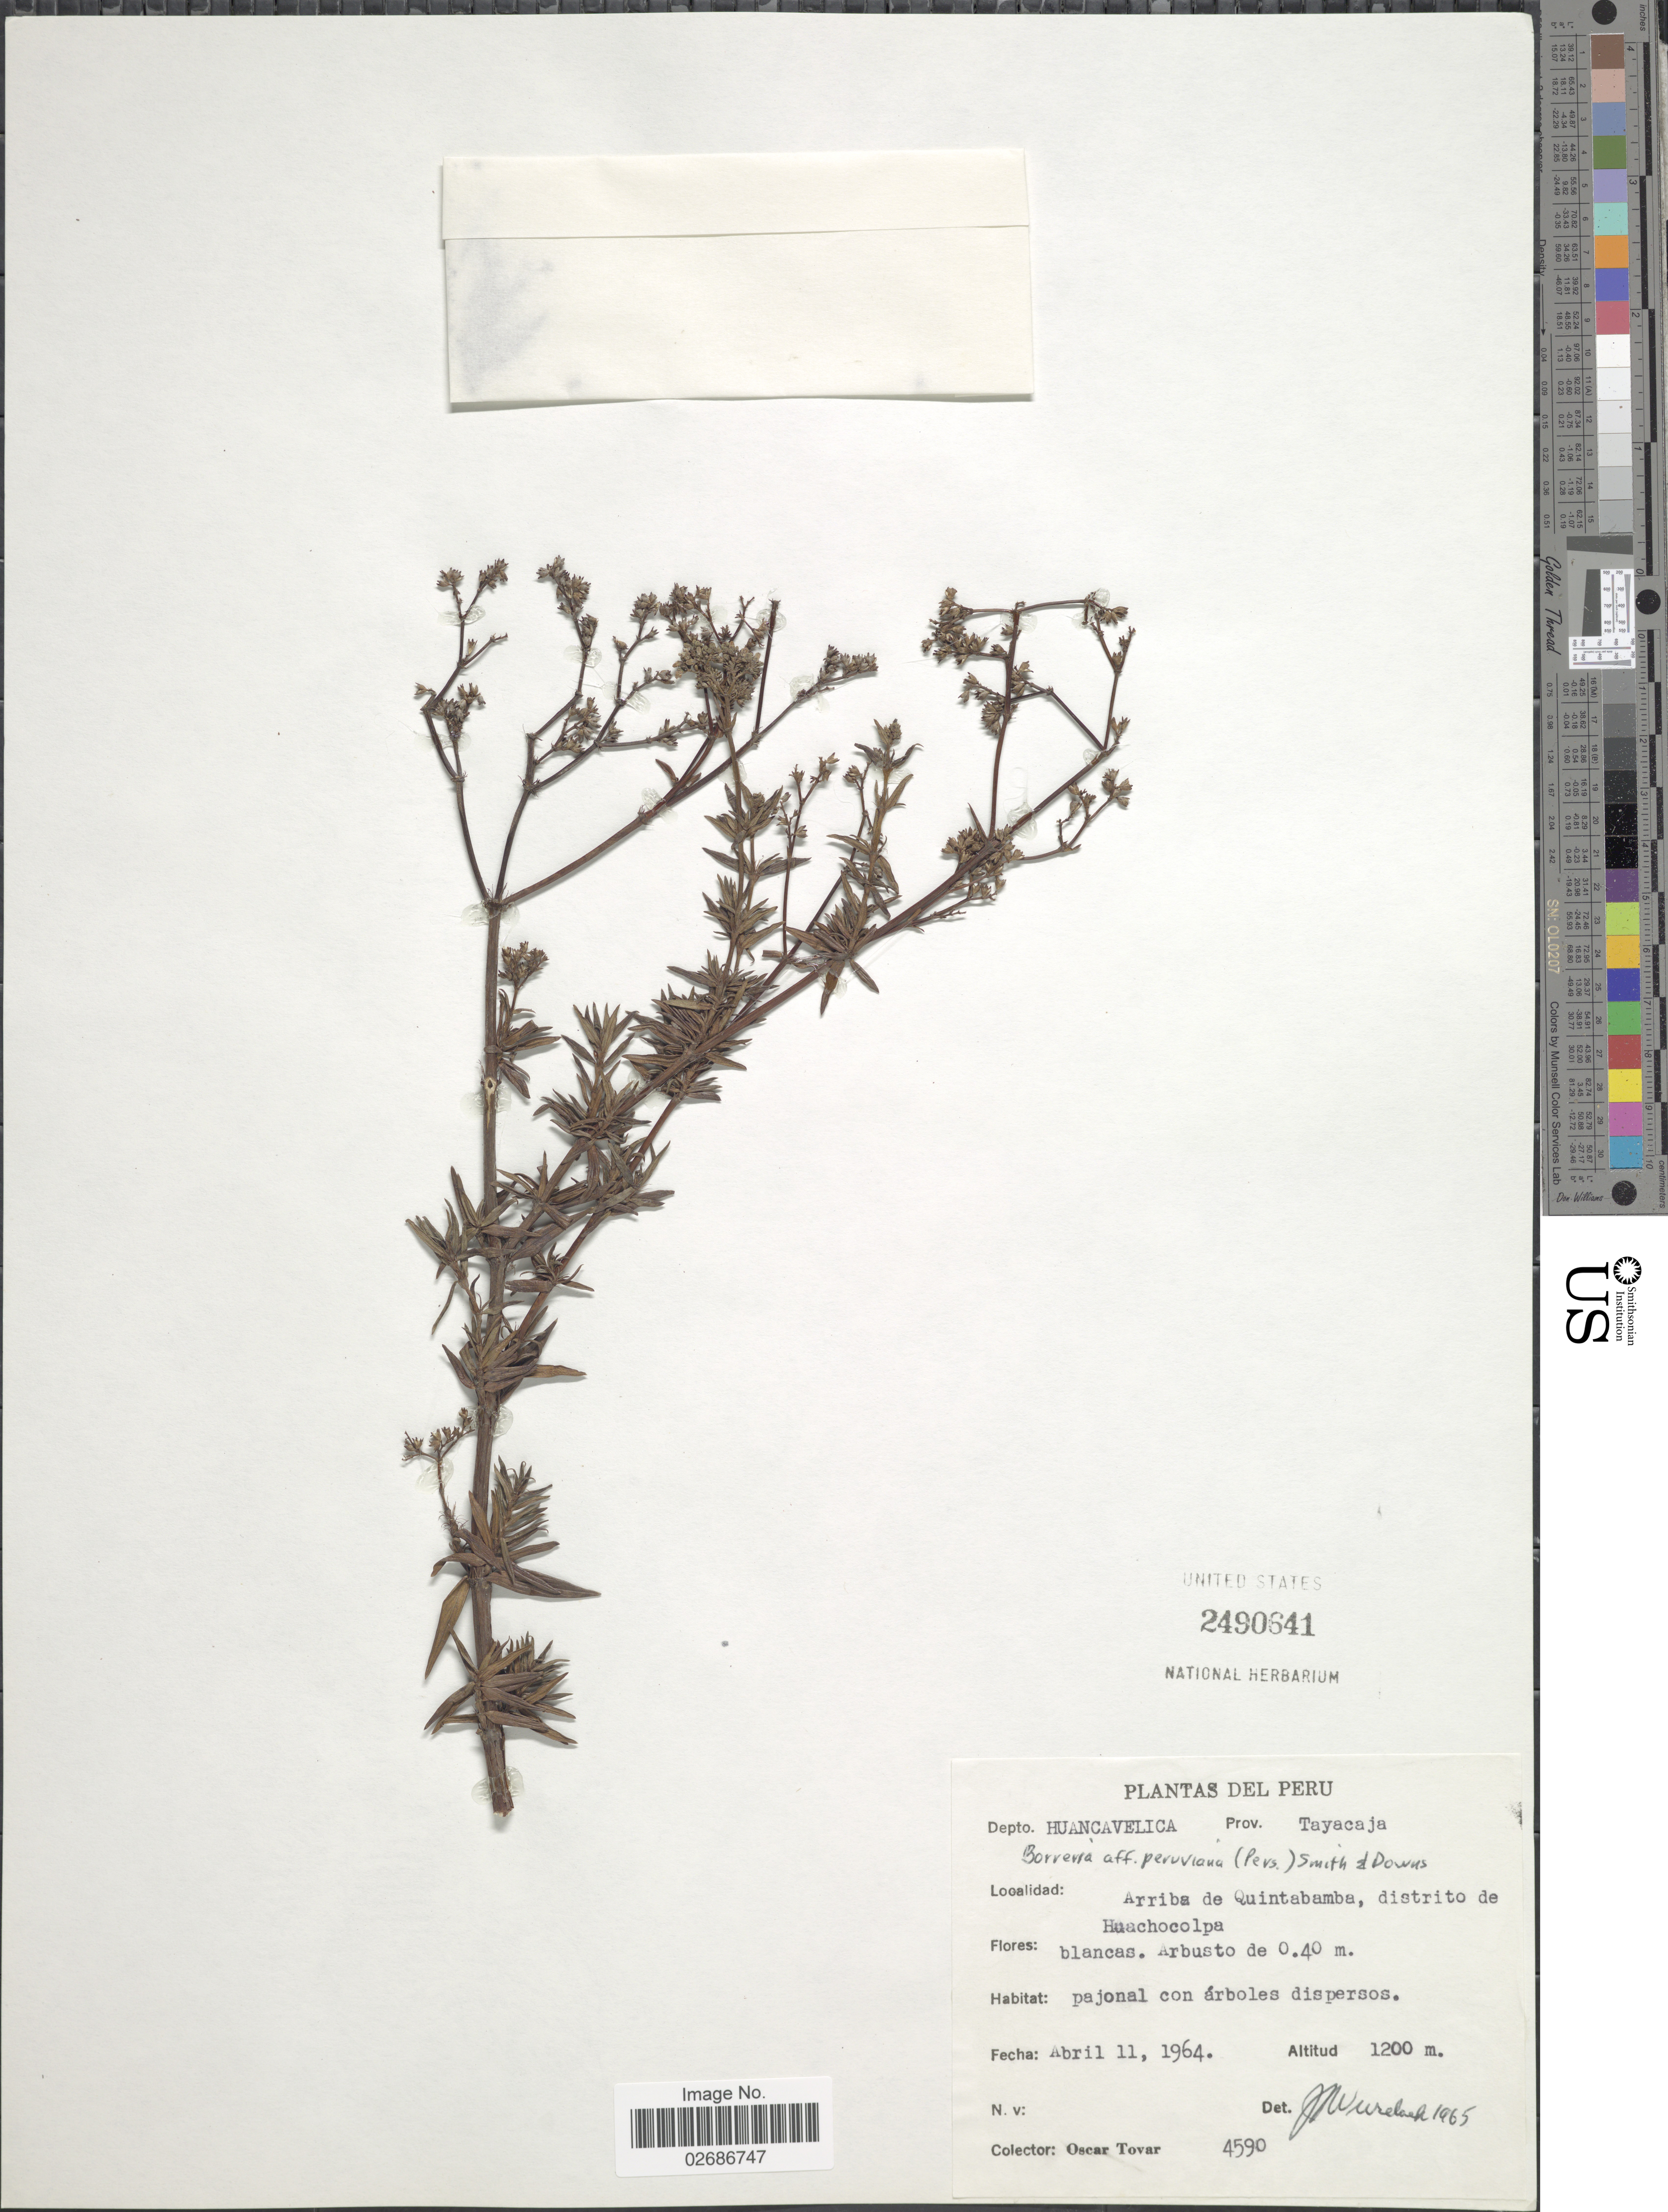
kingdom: Plantae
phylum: Tracheophyta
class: Magnoliopsida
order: Gentianales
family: Rubiaceae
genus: Borreria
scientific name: Borreria peruviana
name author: (Pers.) L.B. Sm. & Downs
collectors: Ó. Tovar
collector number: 4590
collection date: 1964-04-11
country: Peru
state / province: Huancavelica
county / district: Tayacaja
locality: Prov. Tayacaja. Arriba de Quintabamba, distrito de Huachocolpa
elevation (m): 1200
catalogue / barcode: US 2490641